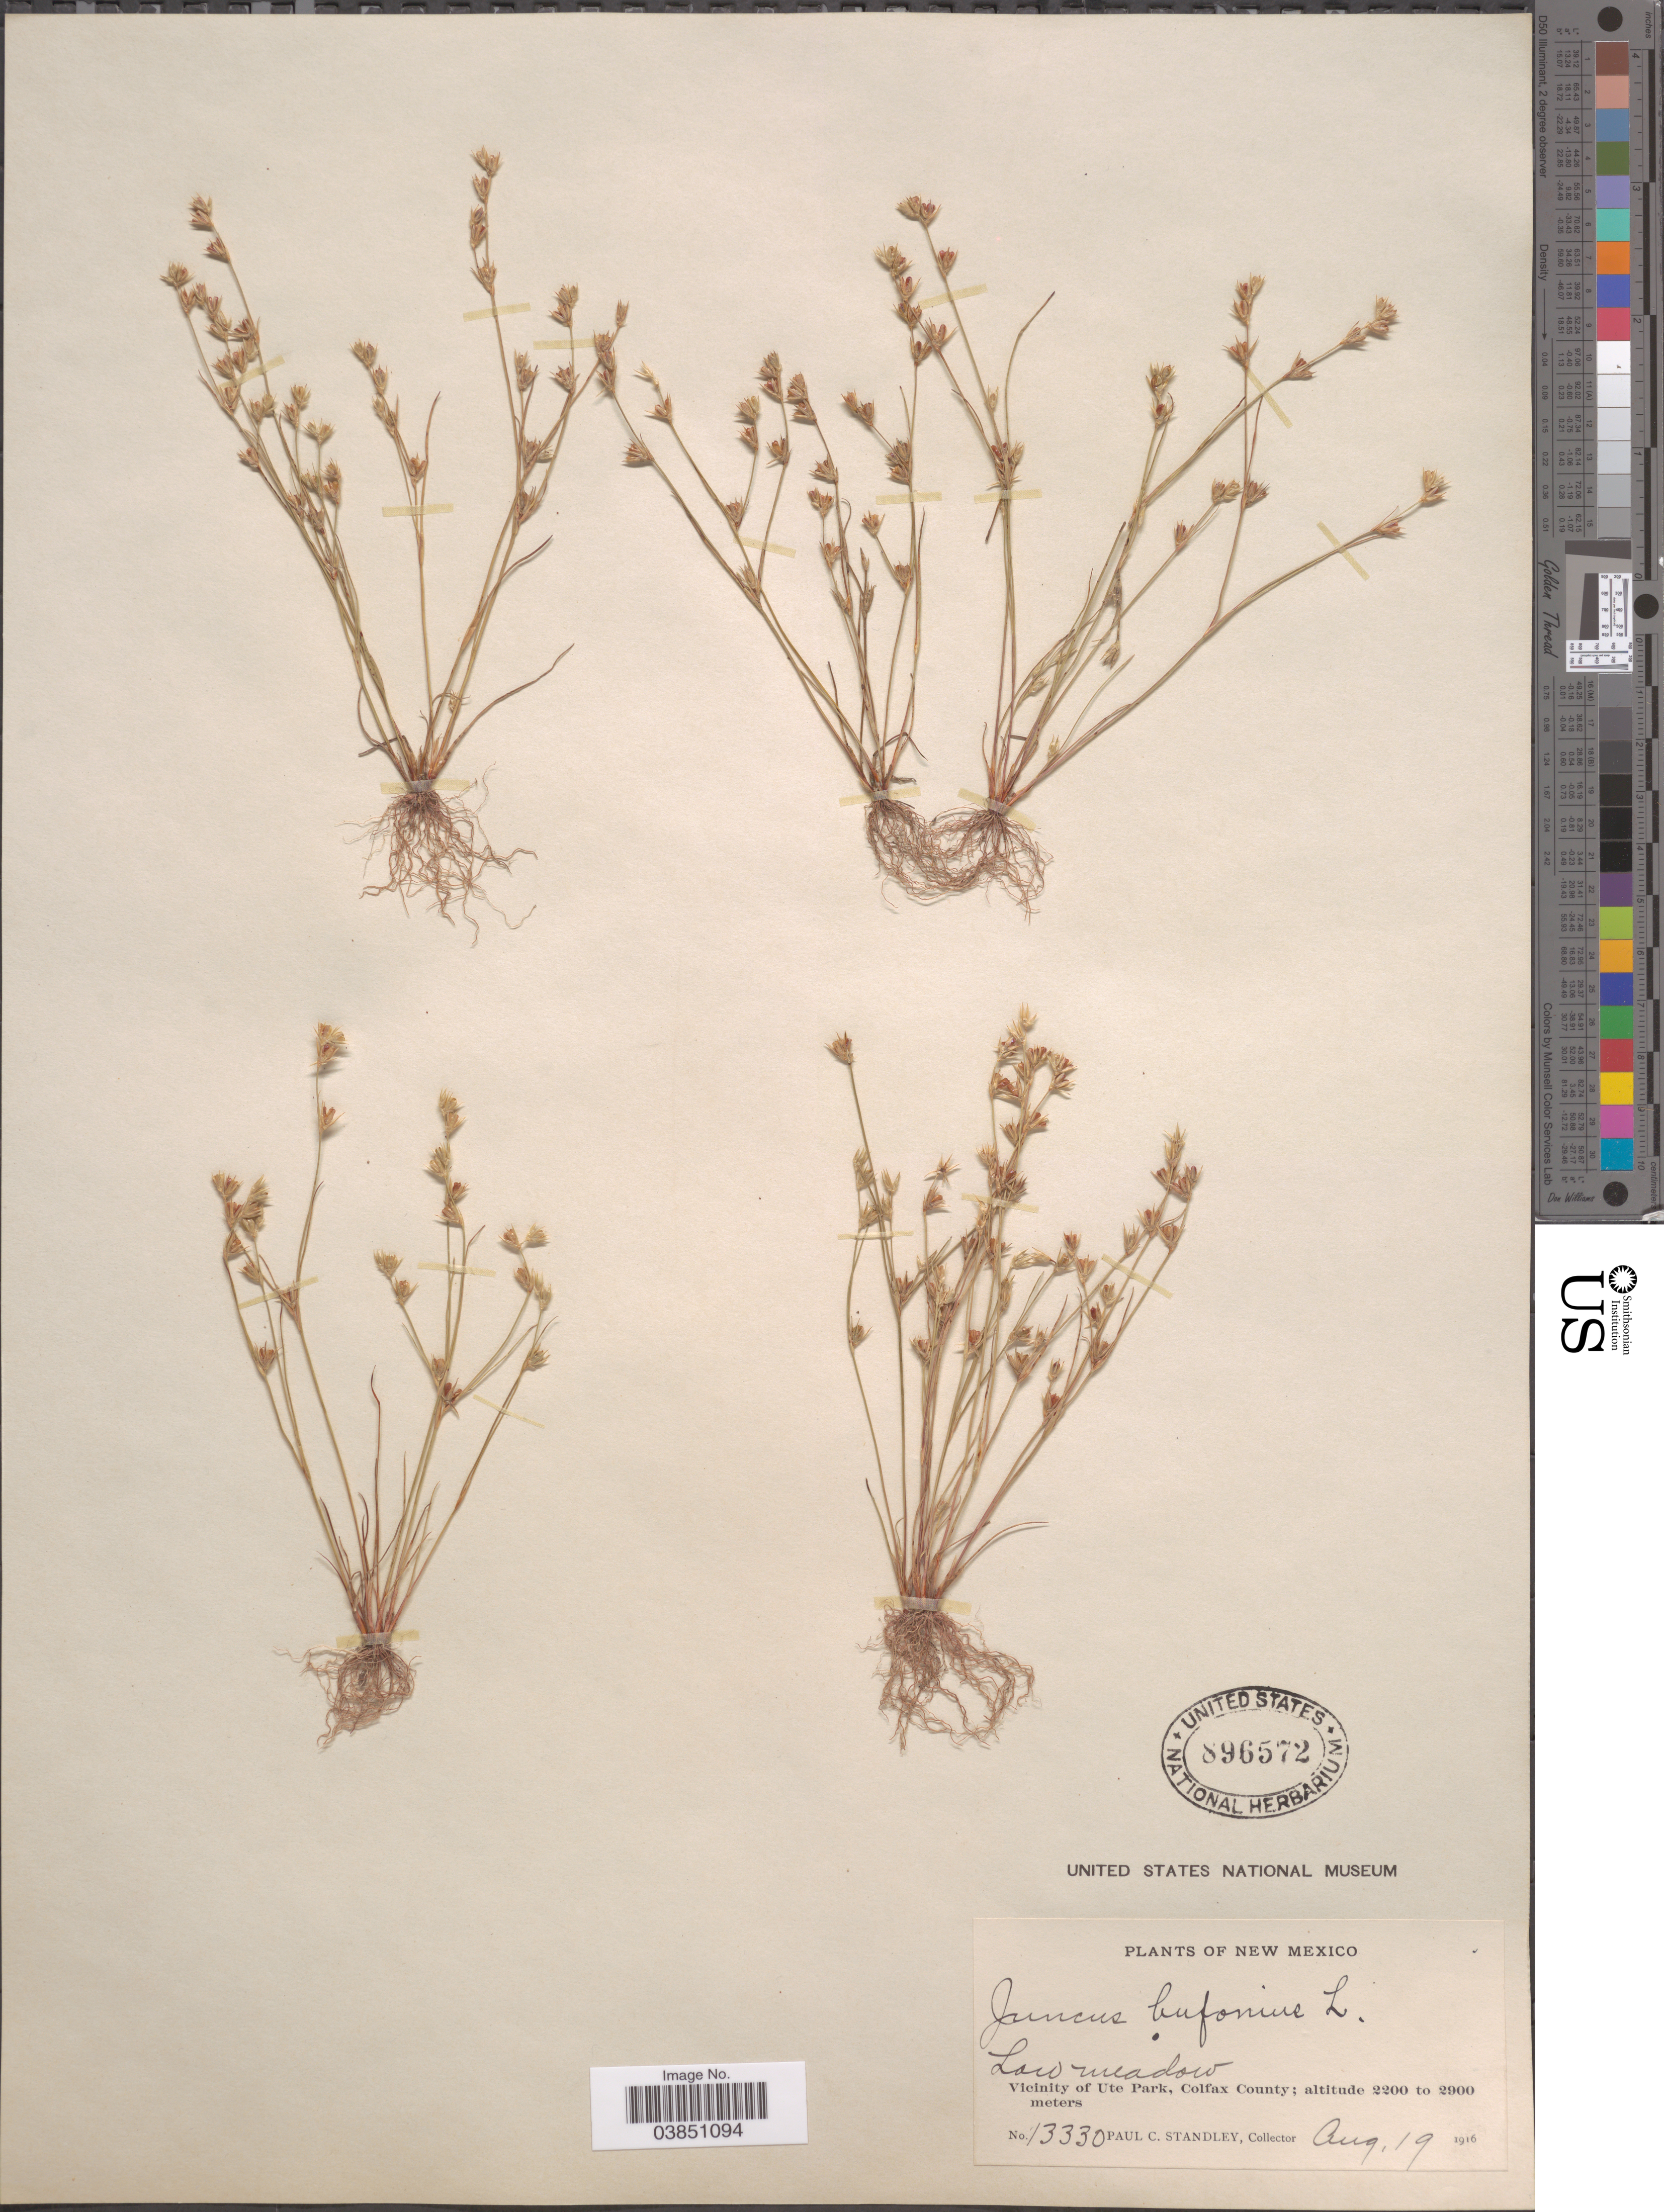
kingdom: Plantae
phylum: Tracheophyta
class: Liliopsida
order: Poales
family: Juncaceae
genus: Juncus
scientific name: Juncus bufonius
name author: L.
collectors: P. C. Standley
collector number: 13330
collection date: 1916-08-19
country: United States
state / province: New Mexico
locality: Vicinity of Ute Park, Colfax County.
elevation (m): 2200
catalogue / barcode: US 896572